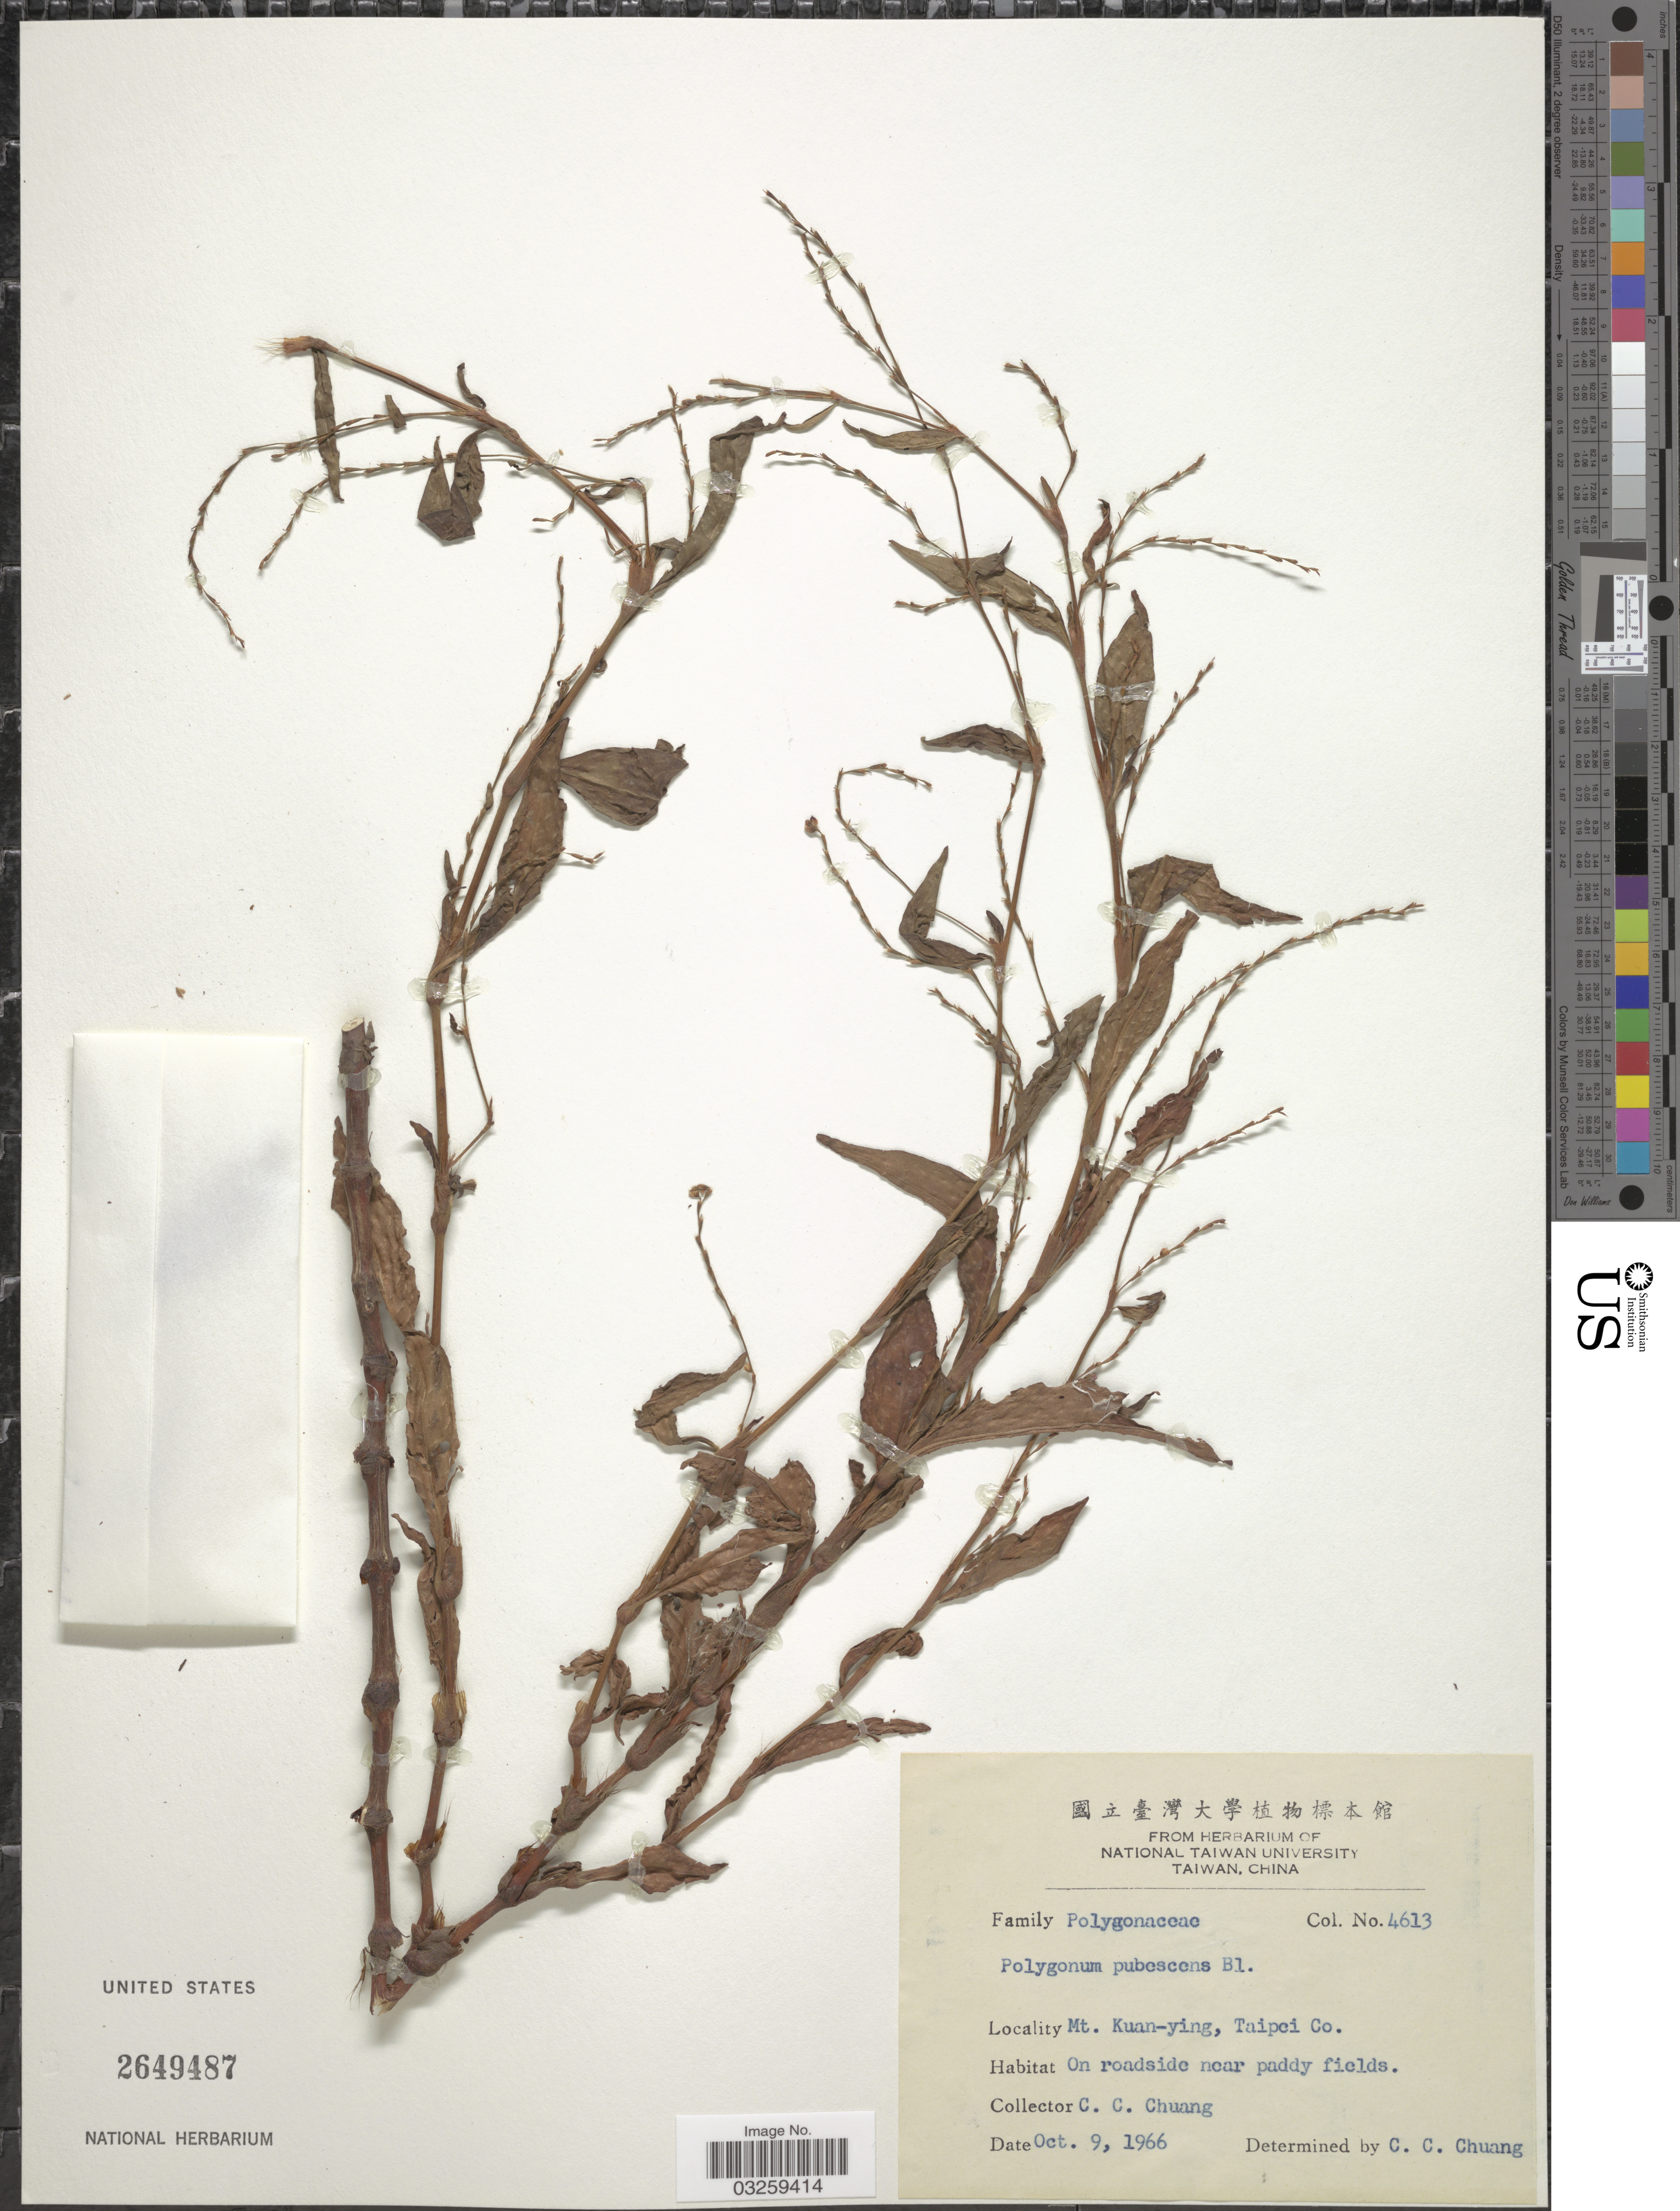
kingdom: Plantae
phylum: Tracheophyta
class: Magnoliopsida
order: Caryophyllales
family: Polygonaceae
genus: Polygonum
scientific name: Polygonum pubescens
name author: Blume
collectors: C. C. Chuang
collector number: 4613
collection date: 1966-10-09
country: Taiwan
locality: Mt. Kuan-ying, Taipei Co.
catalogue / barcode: US 2649487